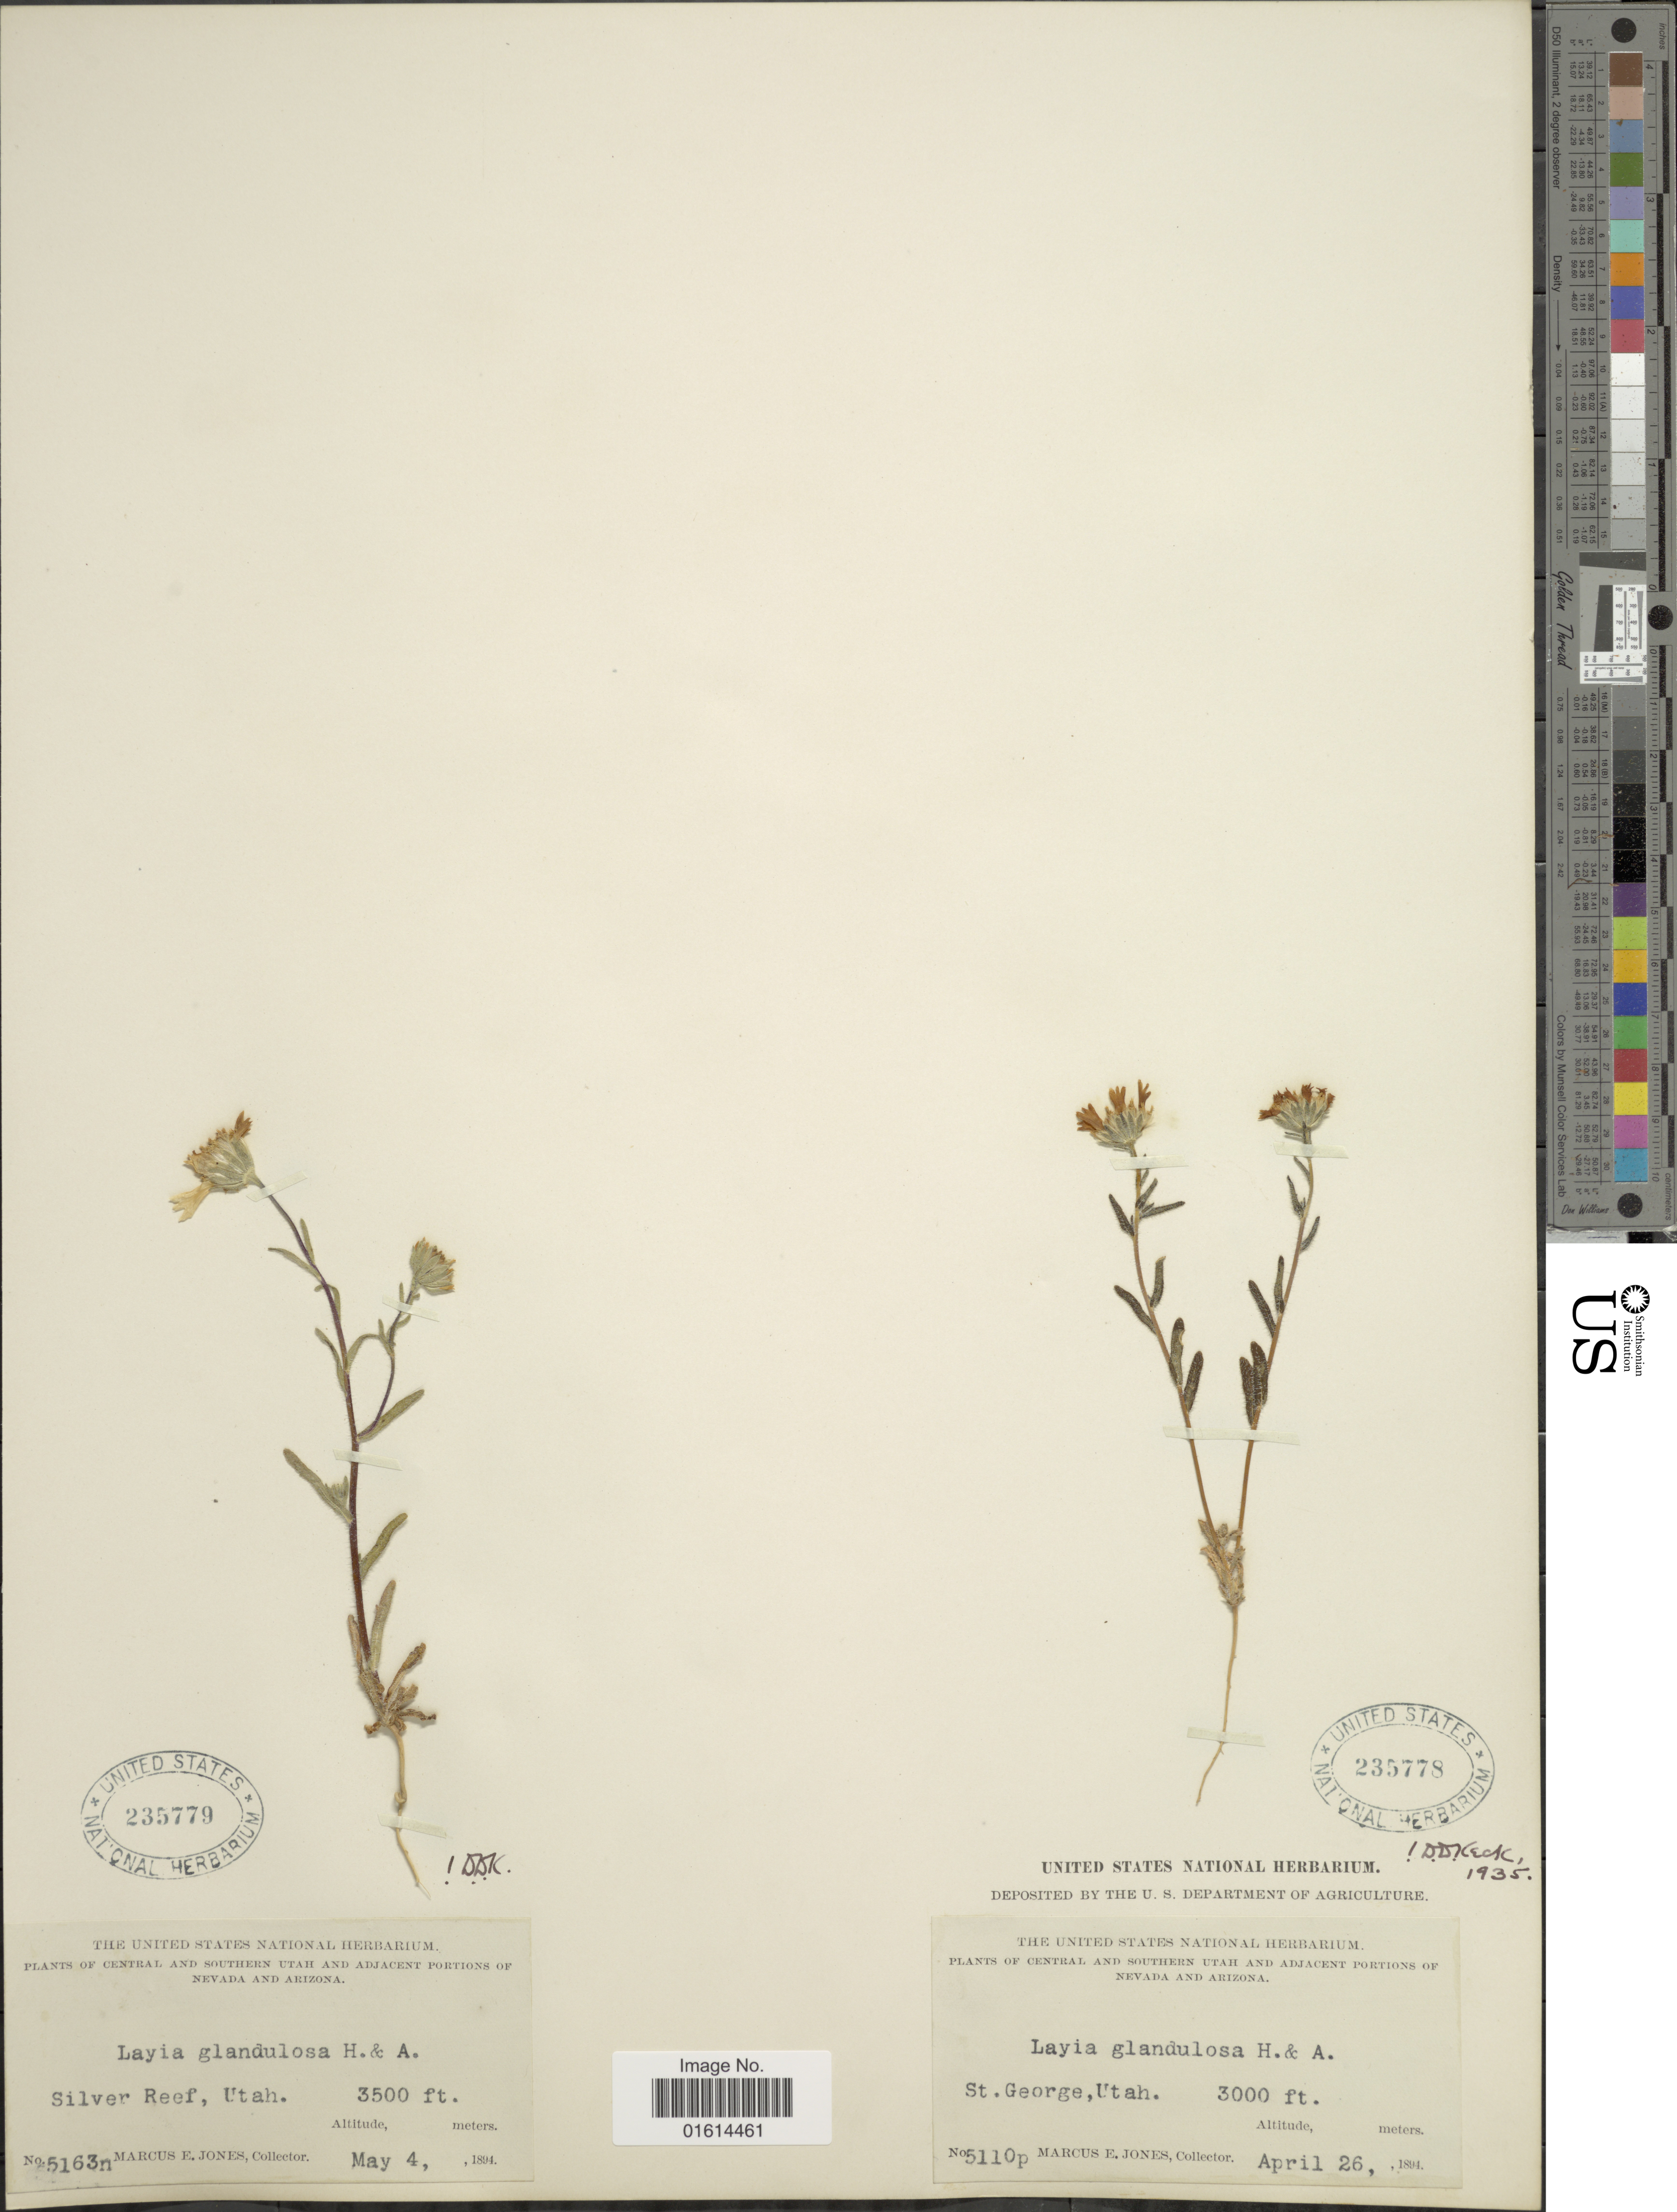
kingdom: Plantae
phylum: Tracheophyta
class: Magnoliopsida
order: Asterales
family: Asteraceae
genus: Layia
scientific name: Layia glandulosa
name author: Hook. & Arn.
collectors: M. E. Jones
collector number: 5163n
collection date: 1894-05-04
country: United States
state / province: Utah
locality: Silver Reef, Utah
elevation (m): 1067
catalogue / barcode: US 235779